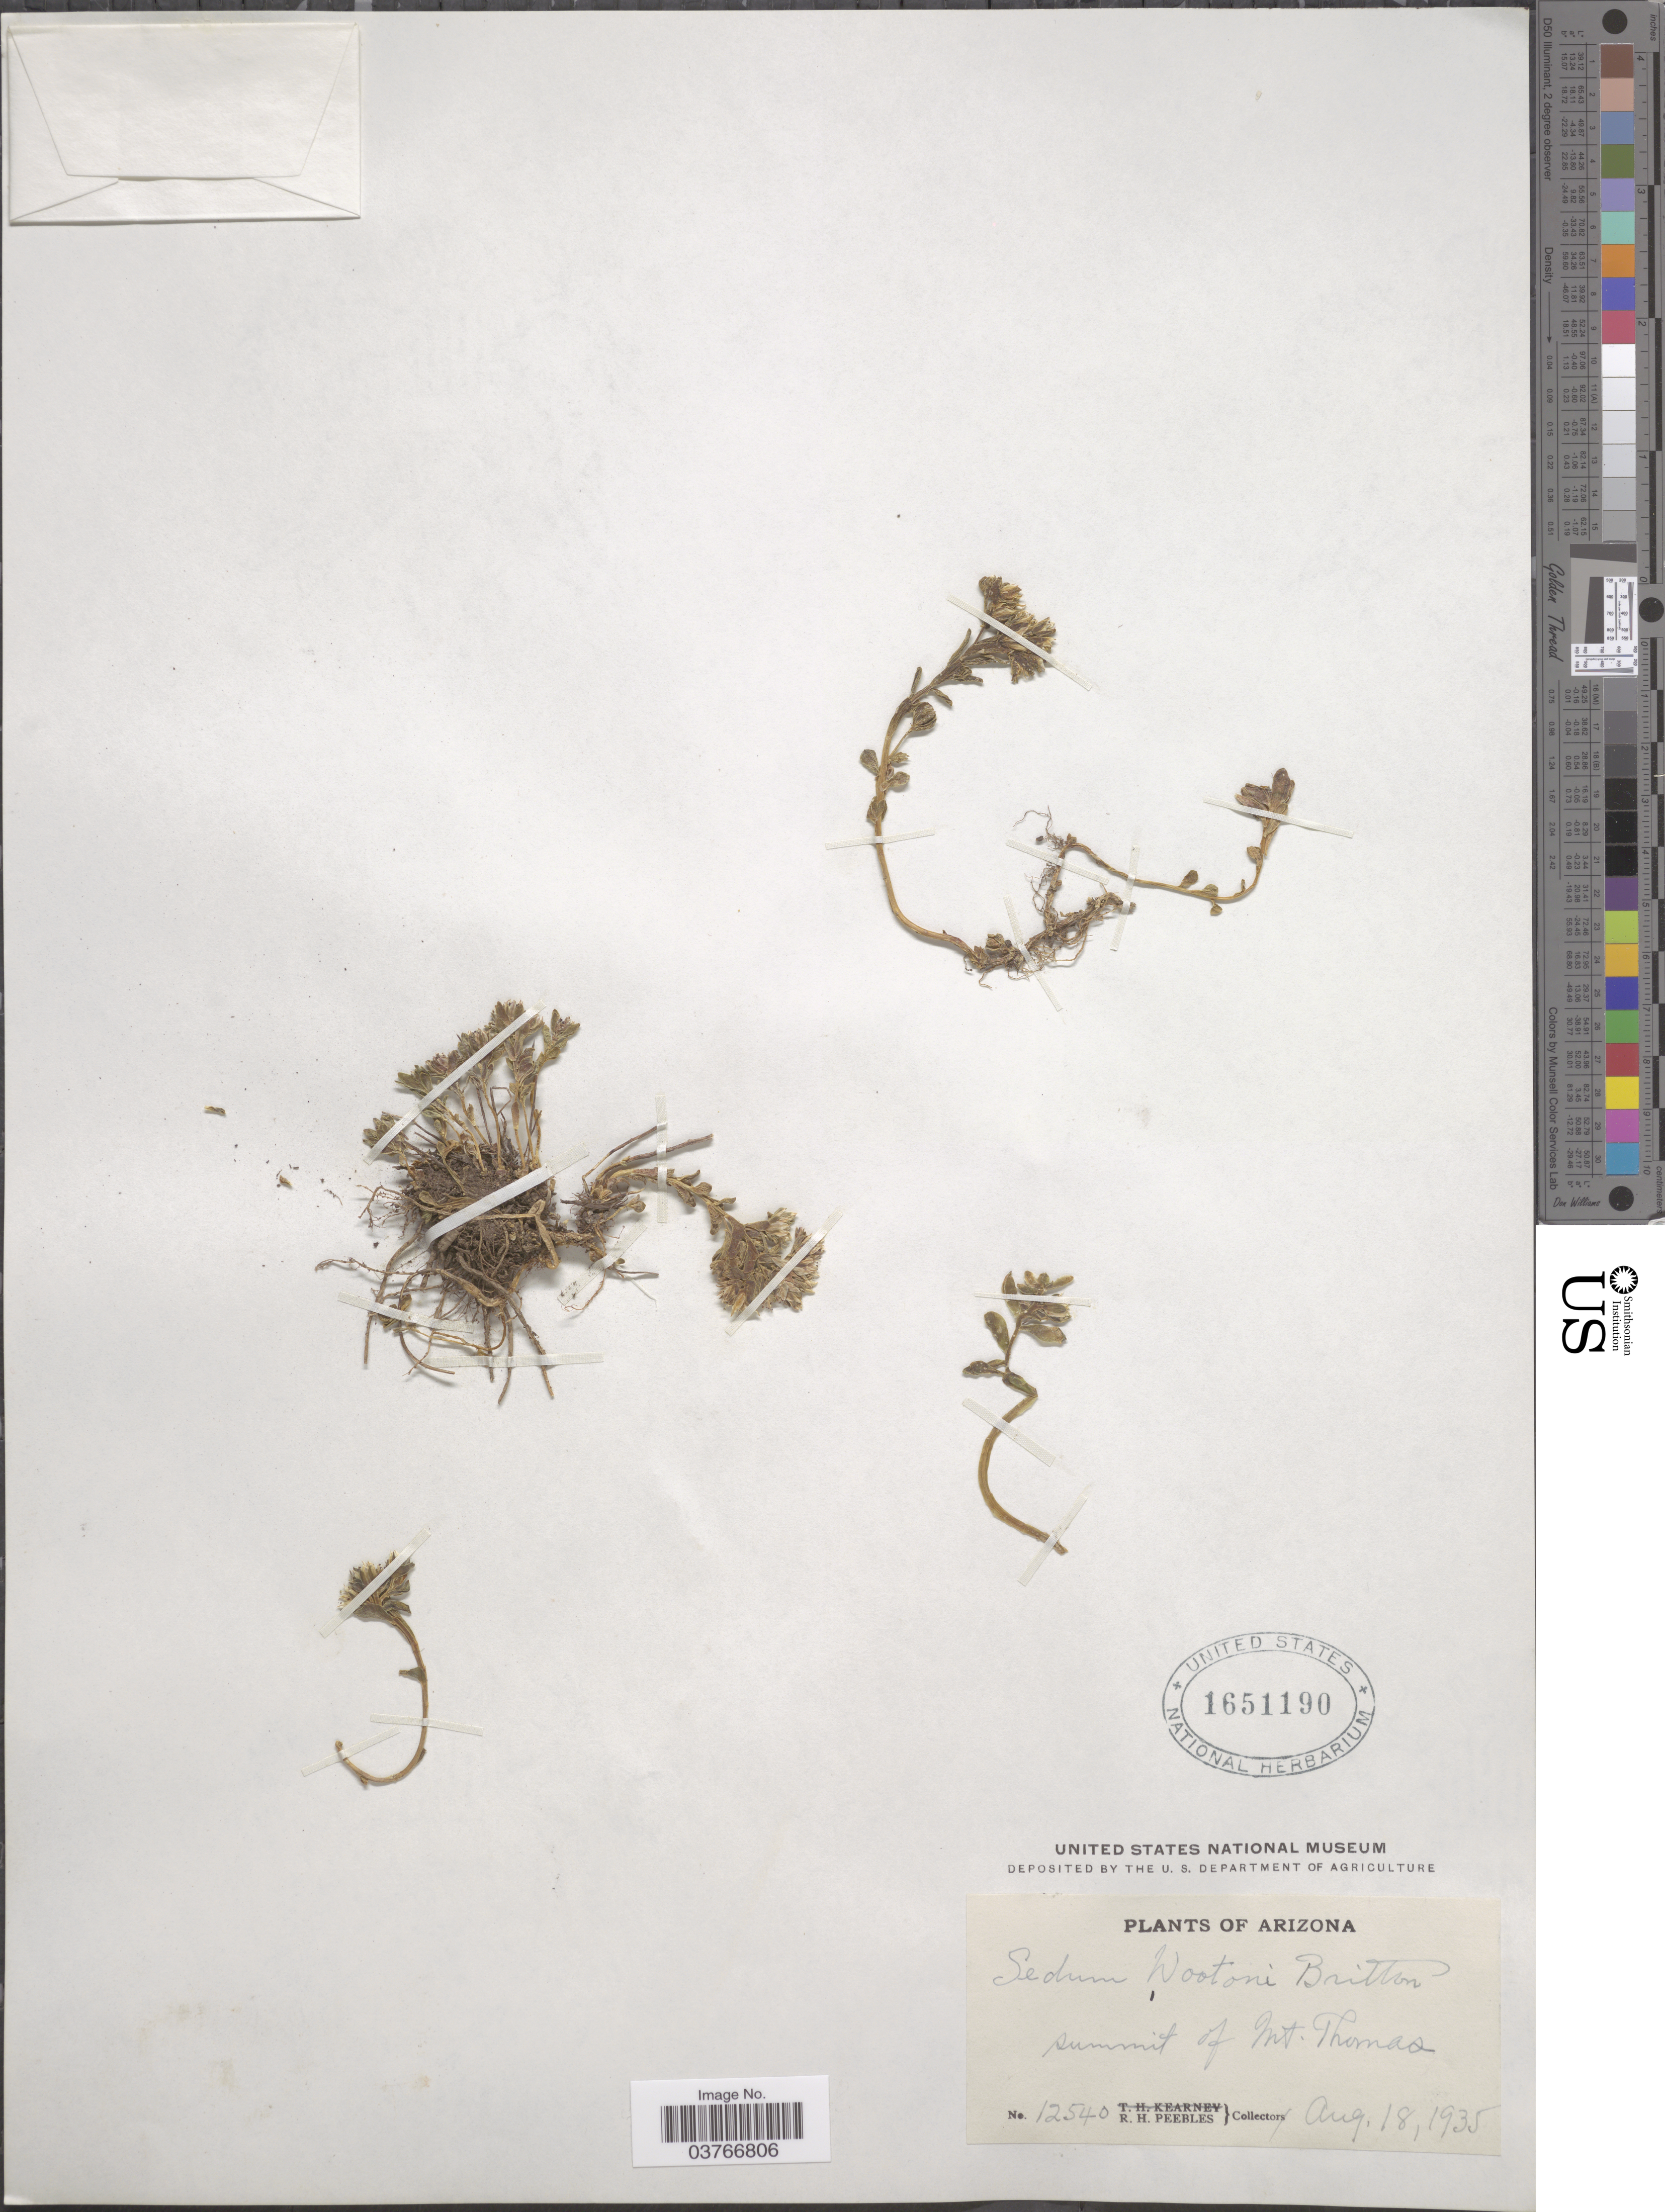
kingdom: Plantae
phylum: Tracheophyta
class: Magnoliopsida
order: Saxifragales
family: Crassulaceae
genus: Sedum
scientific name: Sedum wootonii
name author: Britton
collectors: R. H. Peebles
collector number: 12540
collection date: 1935-08-18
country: United States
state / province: Arizona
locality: Summit of Mt. Thomas.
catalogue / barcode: US 1651190